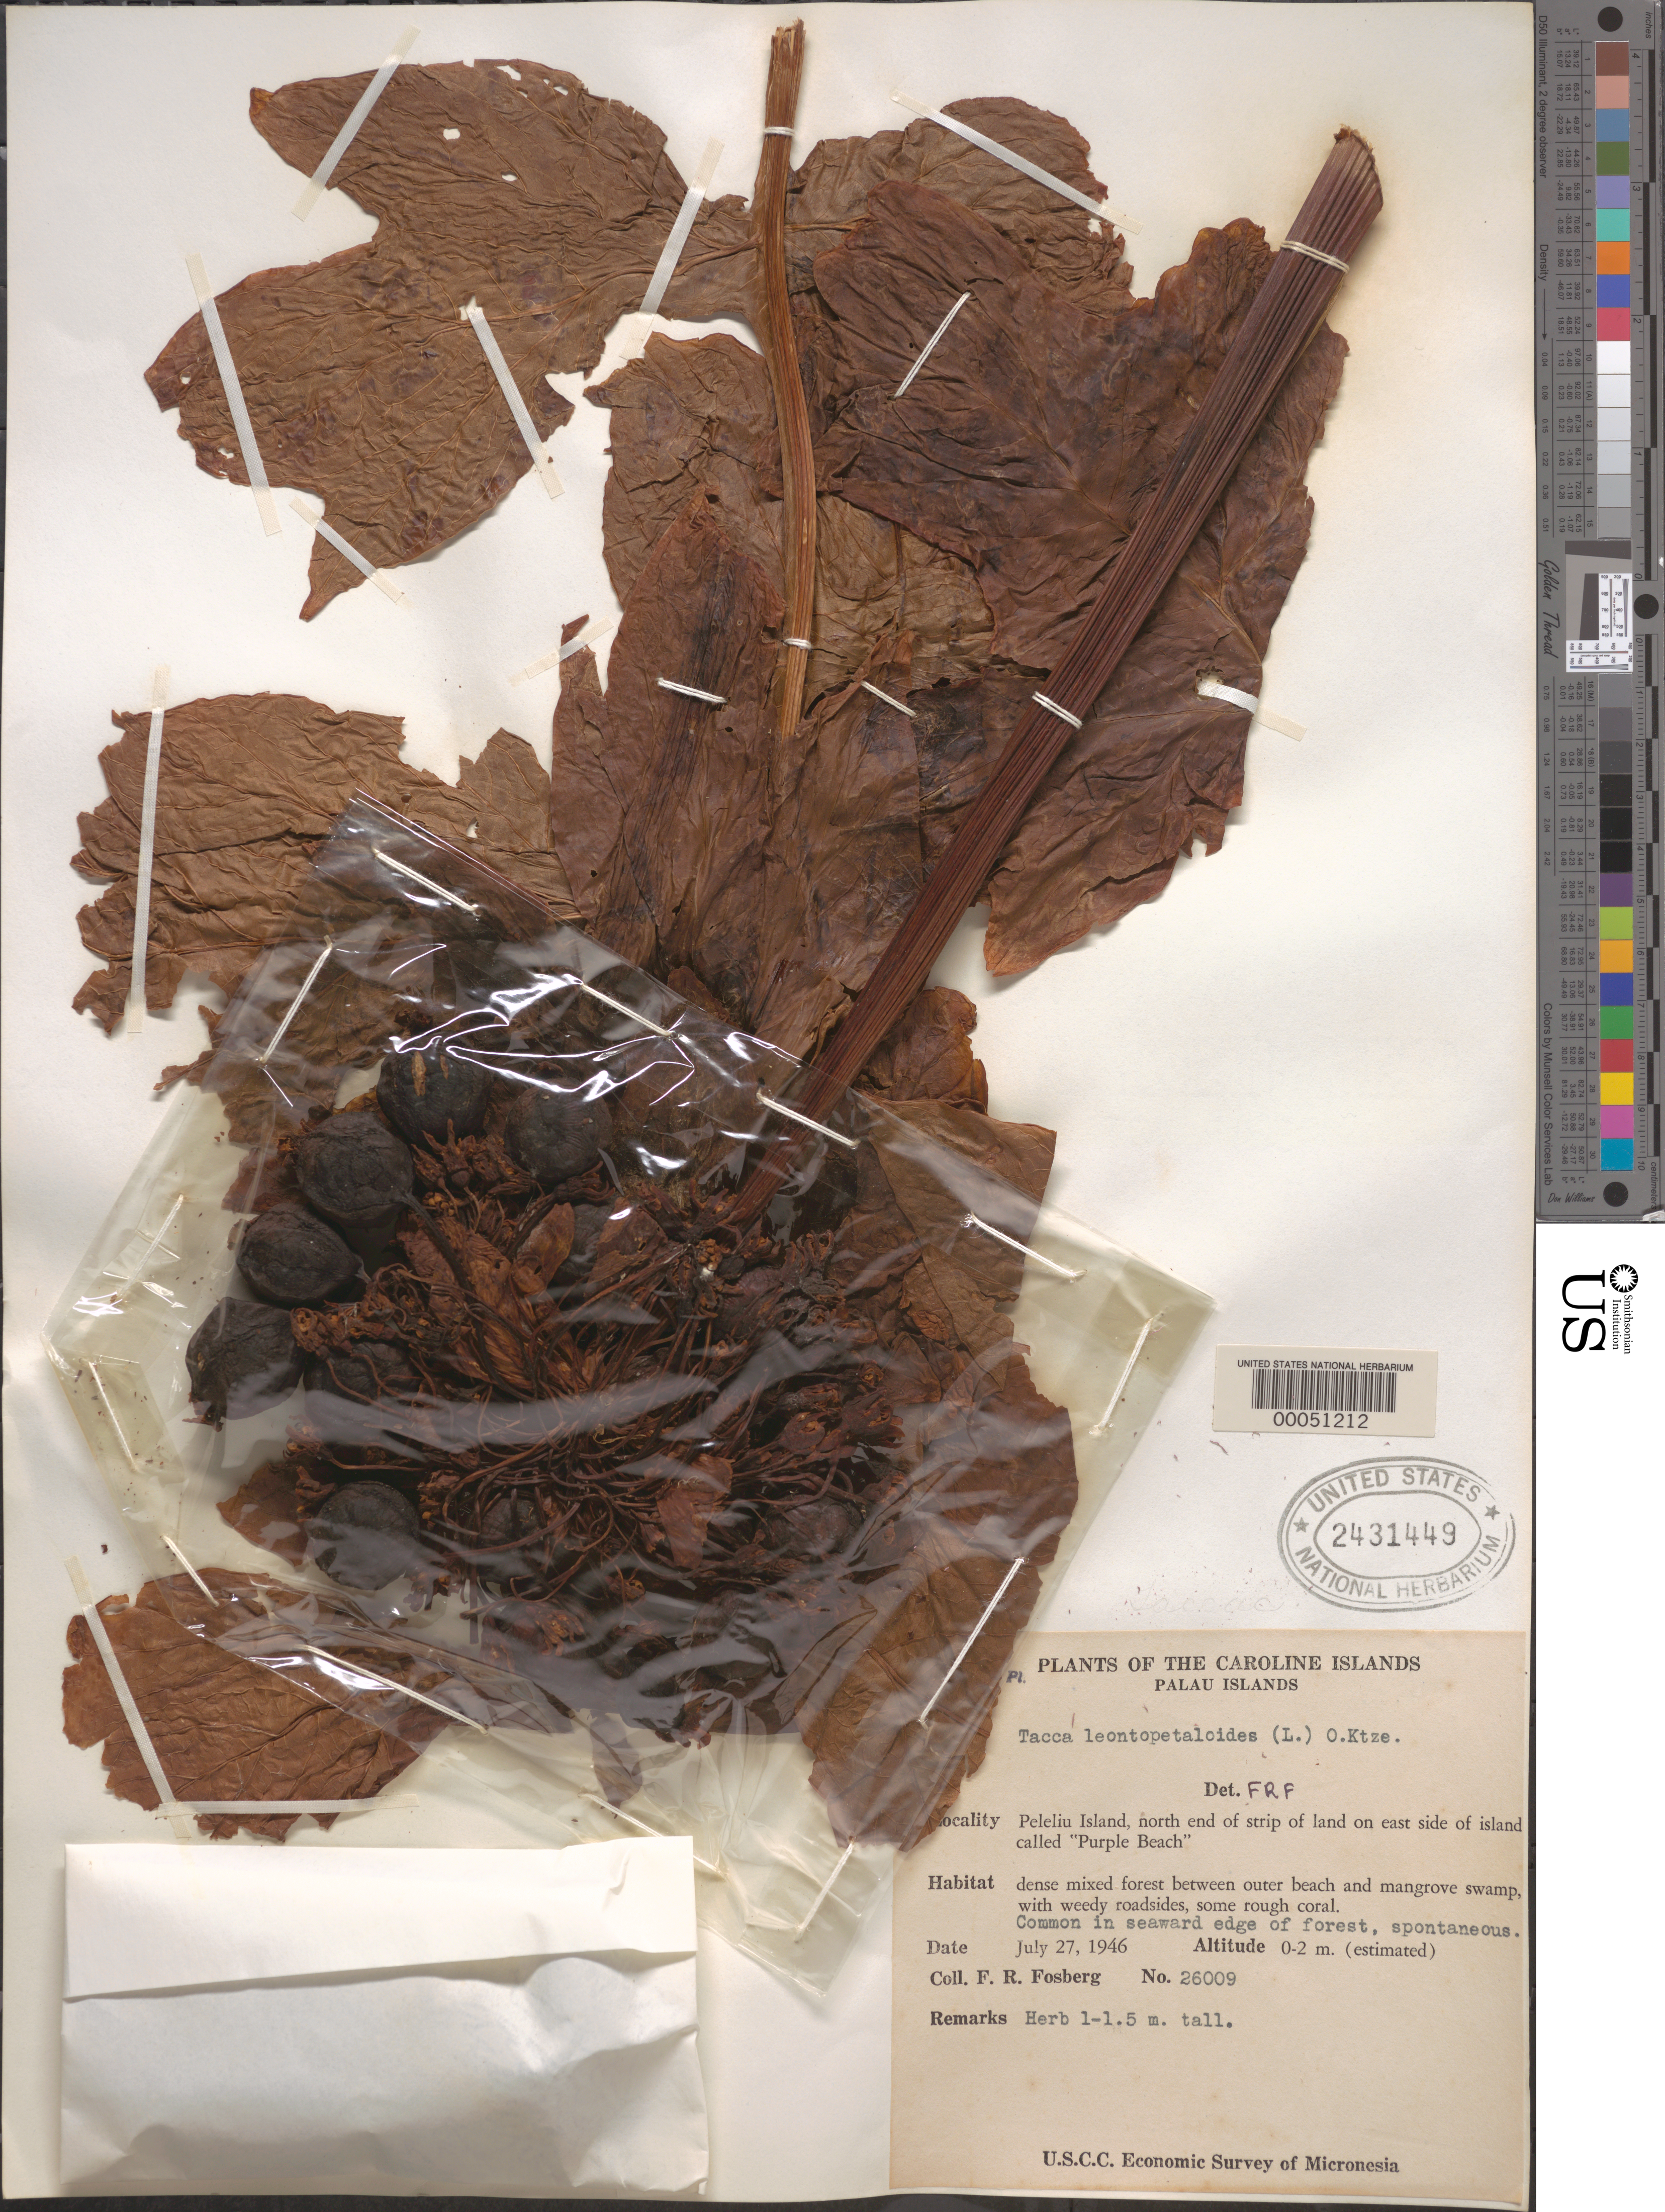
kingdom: Plantae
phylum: Tracheophyta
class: Liliopsida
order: Dioscoreales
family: Dioscoreaceae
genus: Tacca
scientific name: Tacca leontopetaloides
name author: (L.) Kuntze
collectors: F. R. Fosberg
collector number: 26009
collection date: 1946-07-27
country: Palau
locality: The Caroline Islands. Palau Islands. Peleliu Island, north end of strip of land on east side of island called "Purple Beach".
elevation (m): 0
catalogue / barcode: US 2431449